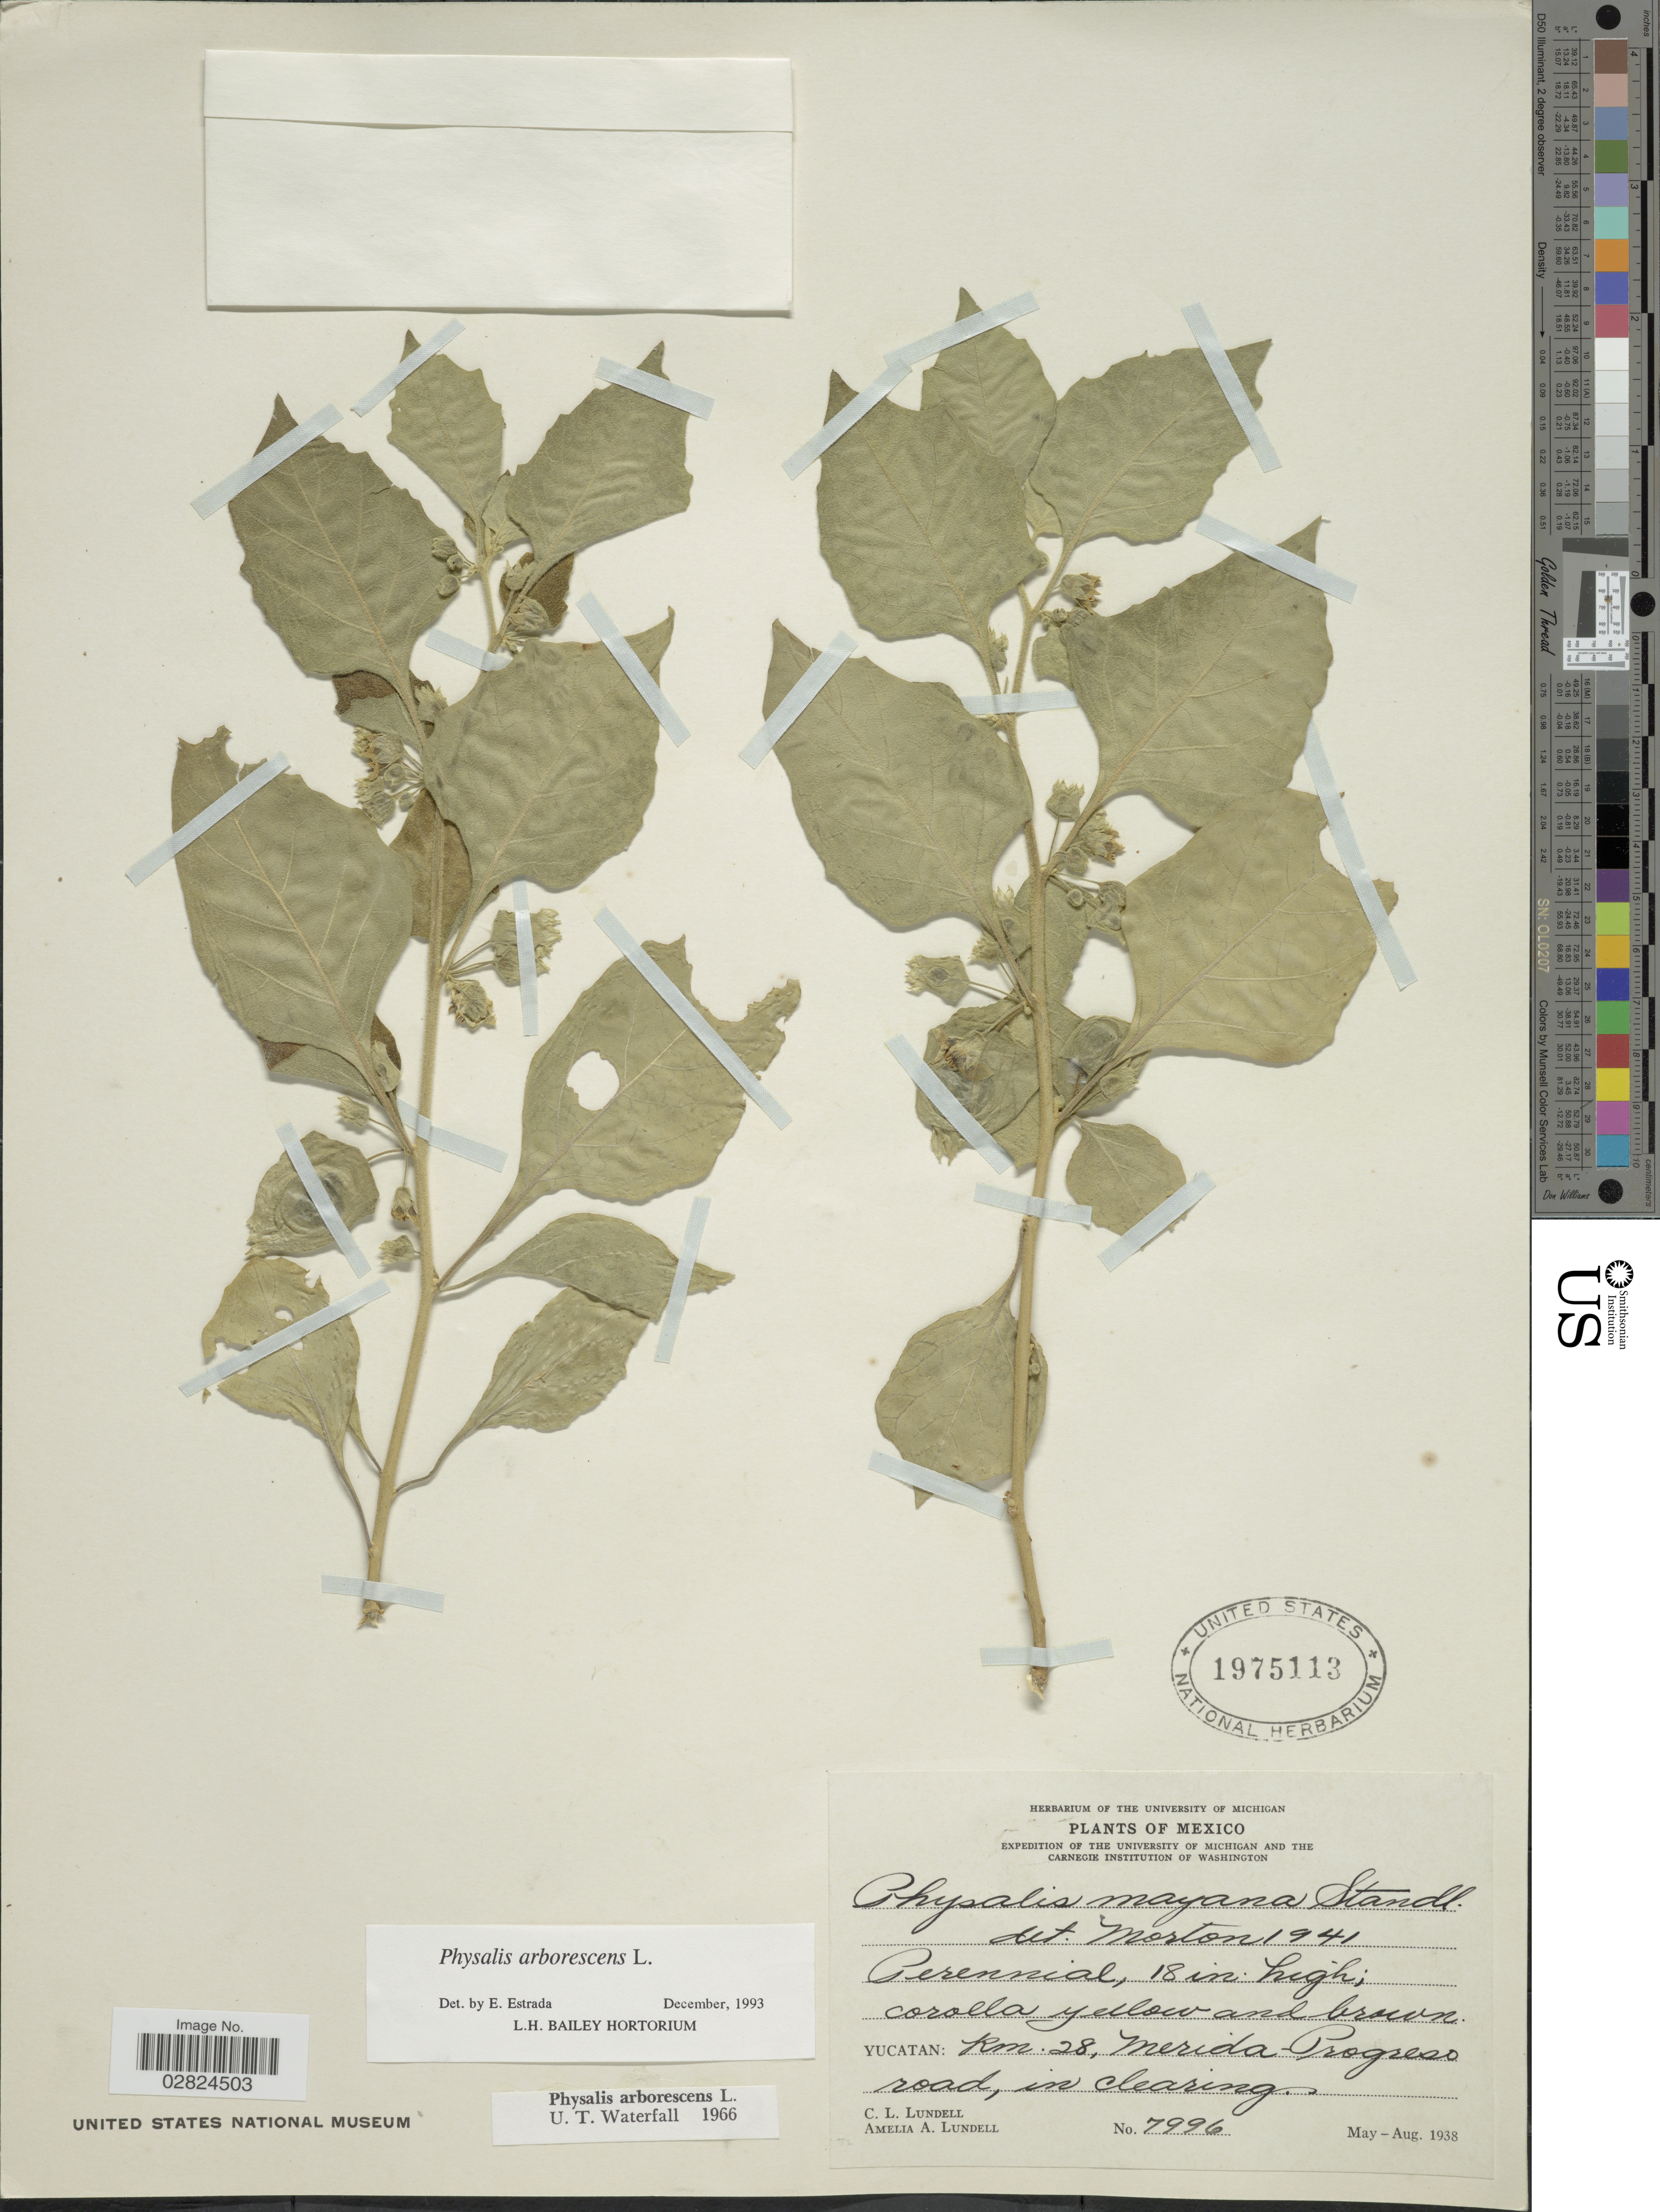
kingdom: Plantae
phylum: Tracheophyta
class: Magnoliopsida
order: Solanales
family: Solanaceae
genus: Physalis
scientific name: Physalis arborescens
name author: L.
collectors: C. L. Lundell & A. A. Lundell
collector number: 7996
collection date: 1938-05/1938-08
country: Mexico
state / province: Yucatán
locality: Km. 28, Merida-Progreso road.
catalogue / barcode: US 1975113